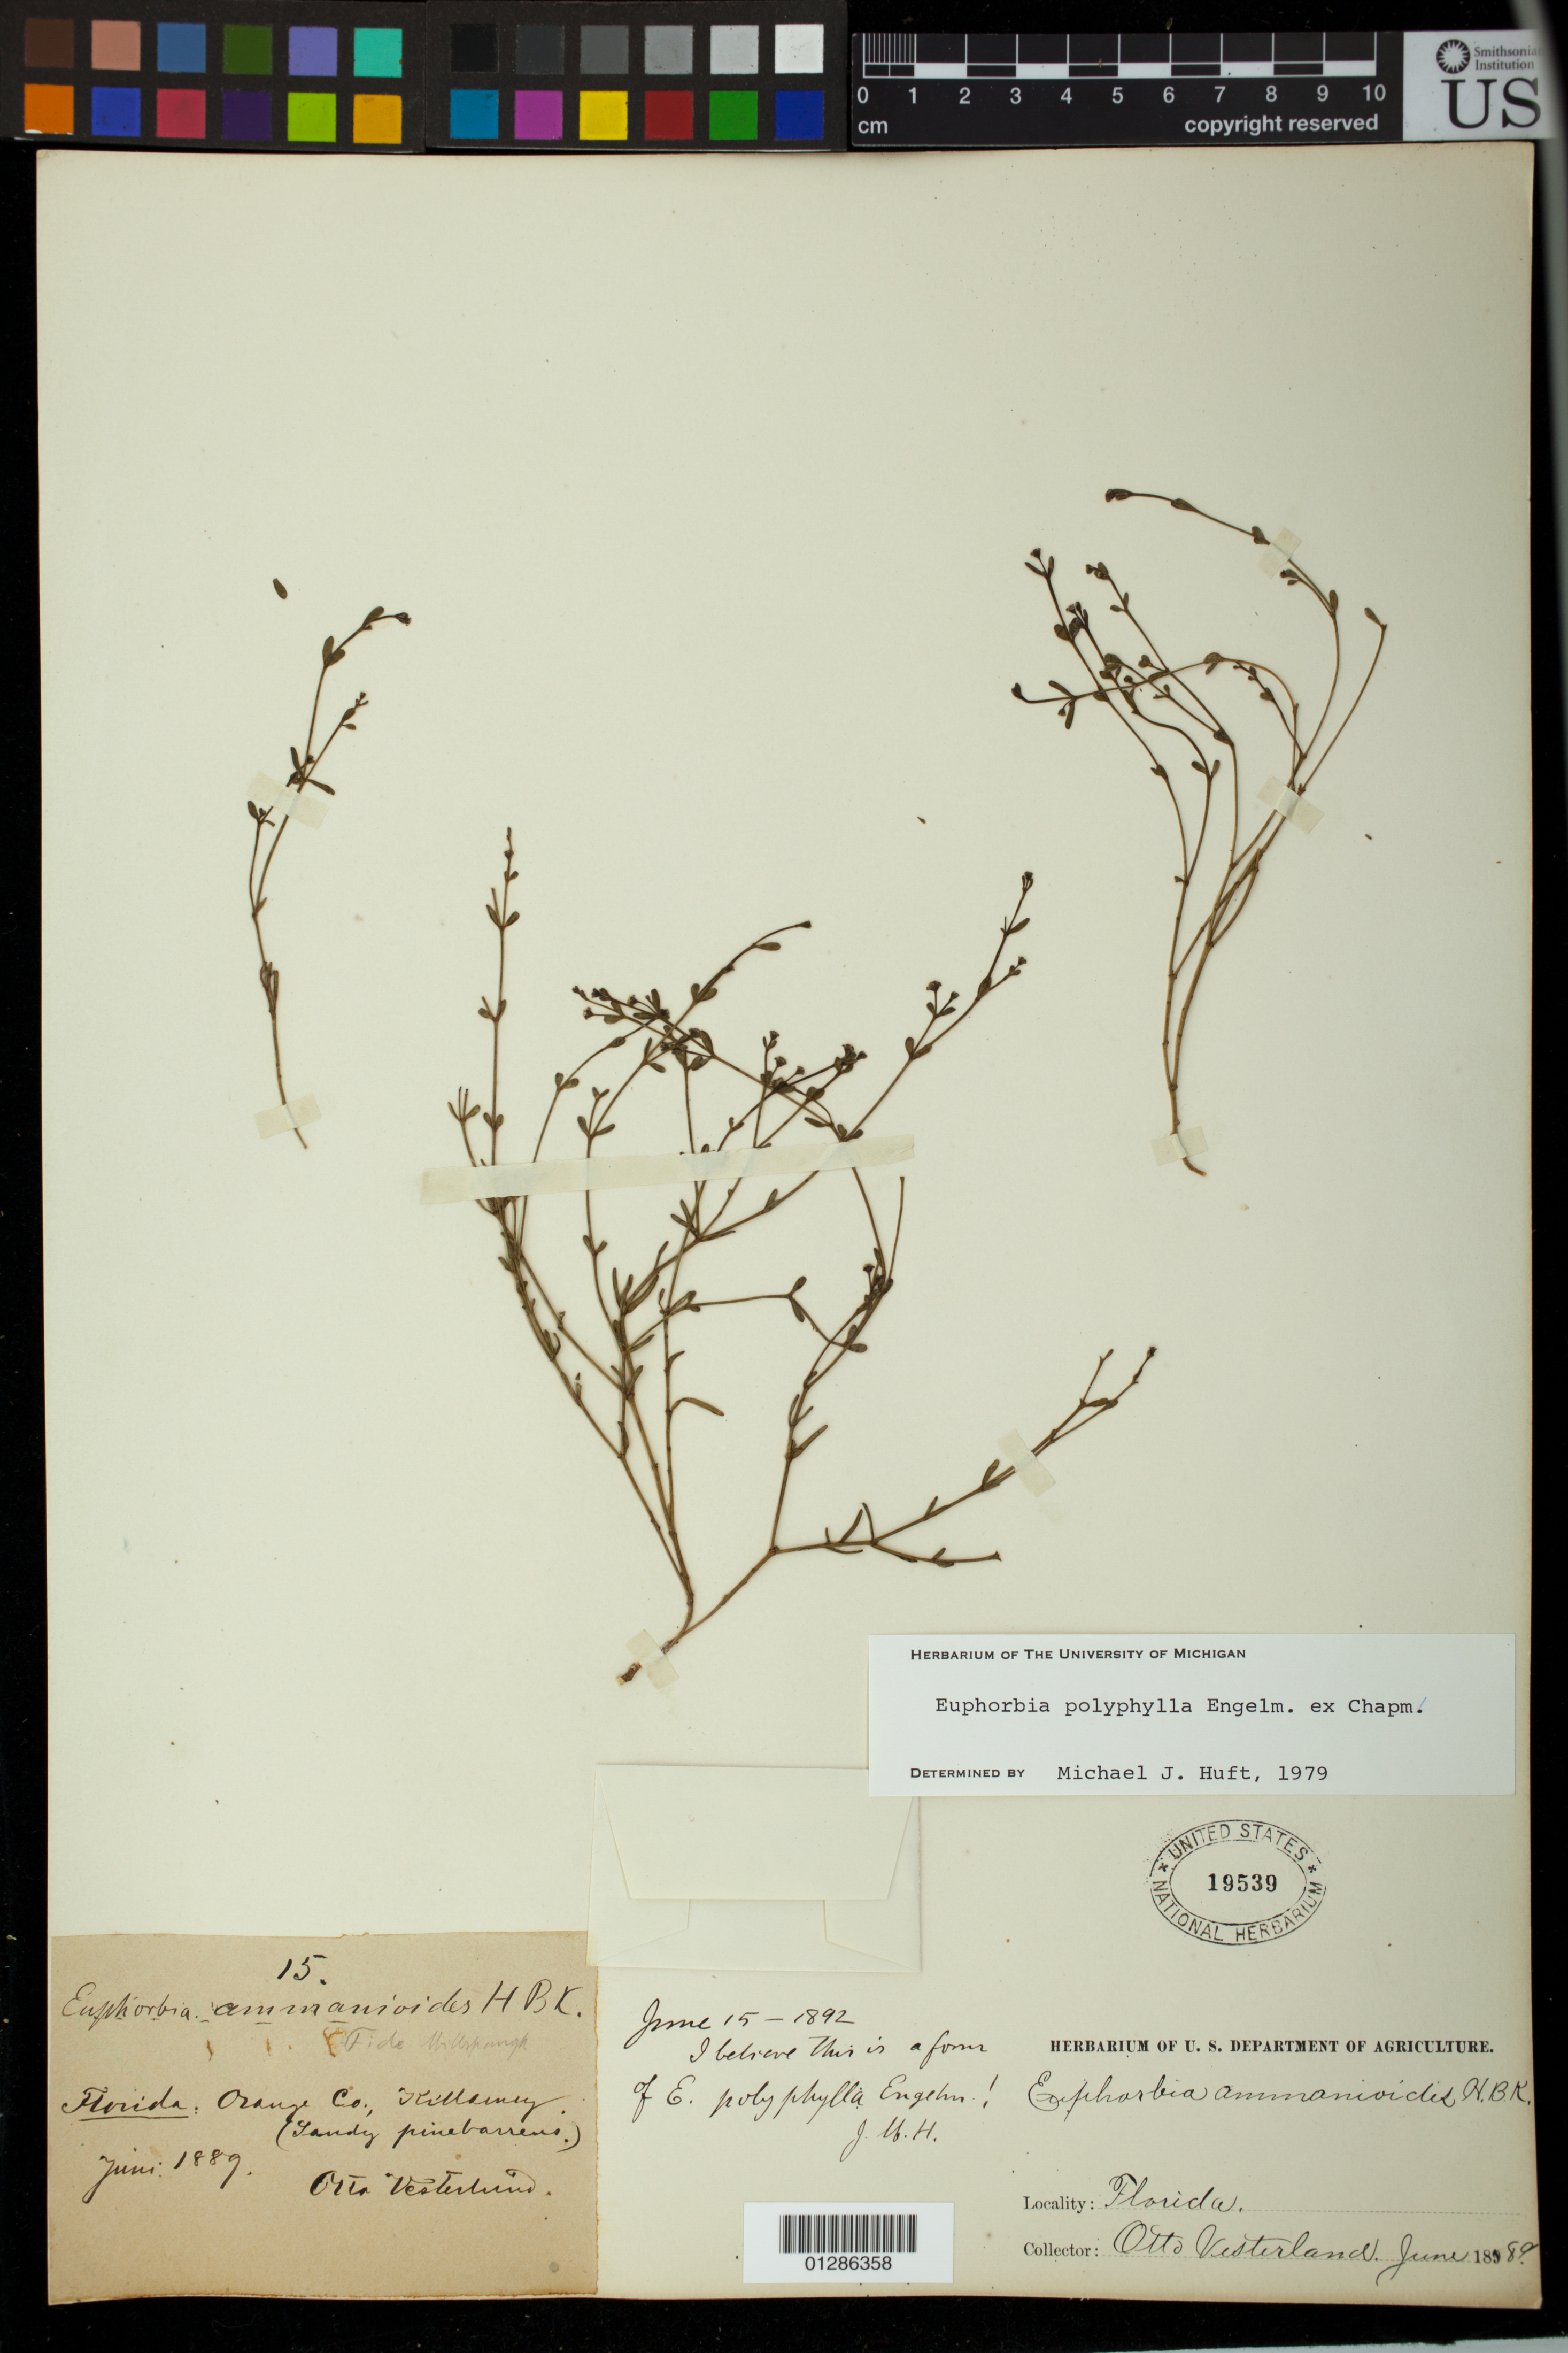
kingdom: Plantae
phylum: Tracheophyta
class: Magnoliopsida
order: Malpighiales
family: Euphorbiaceae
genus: Euphorbia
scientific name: Euphorbia polyphylla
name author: Engelm. ex Holz.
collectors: O. Vesterland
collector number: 15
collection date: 1889-06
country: United States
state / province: Florida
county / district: Orange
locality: Killarney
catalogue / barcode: US 19539